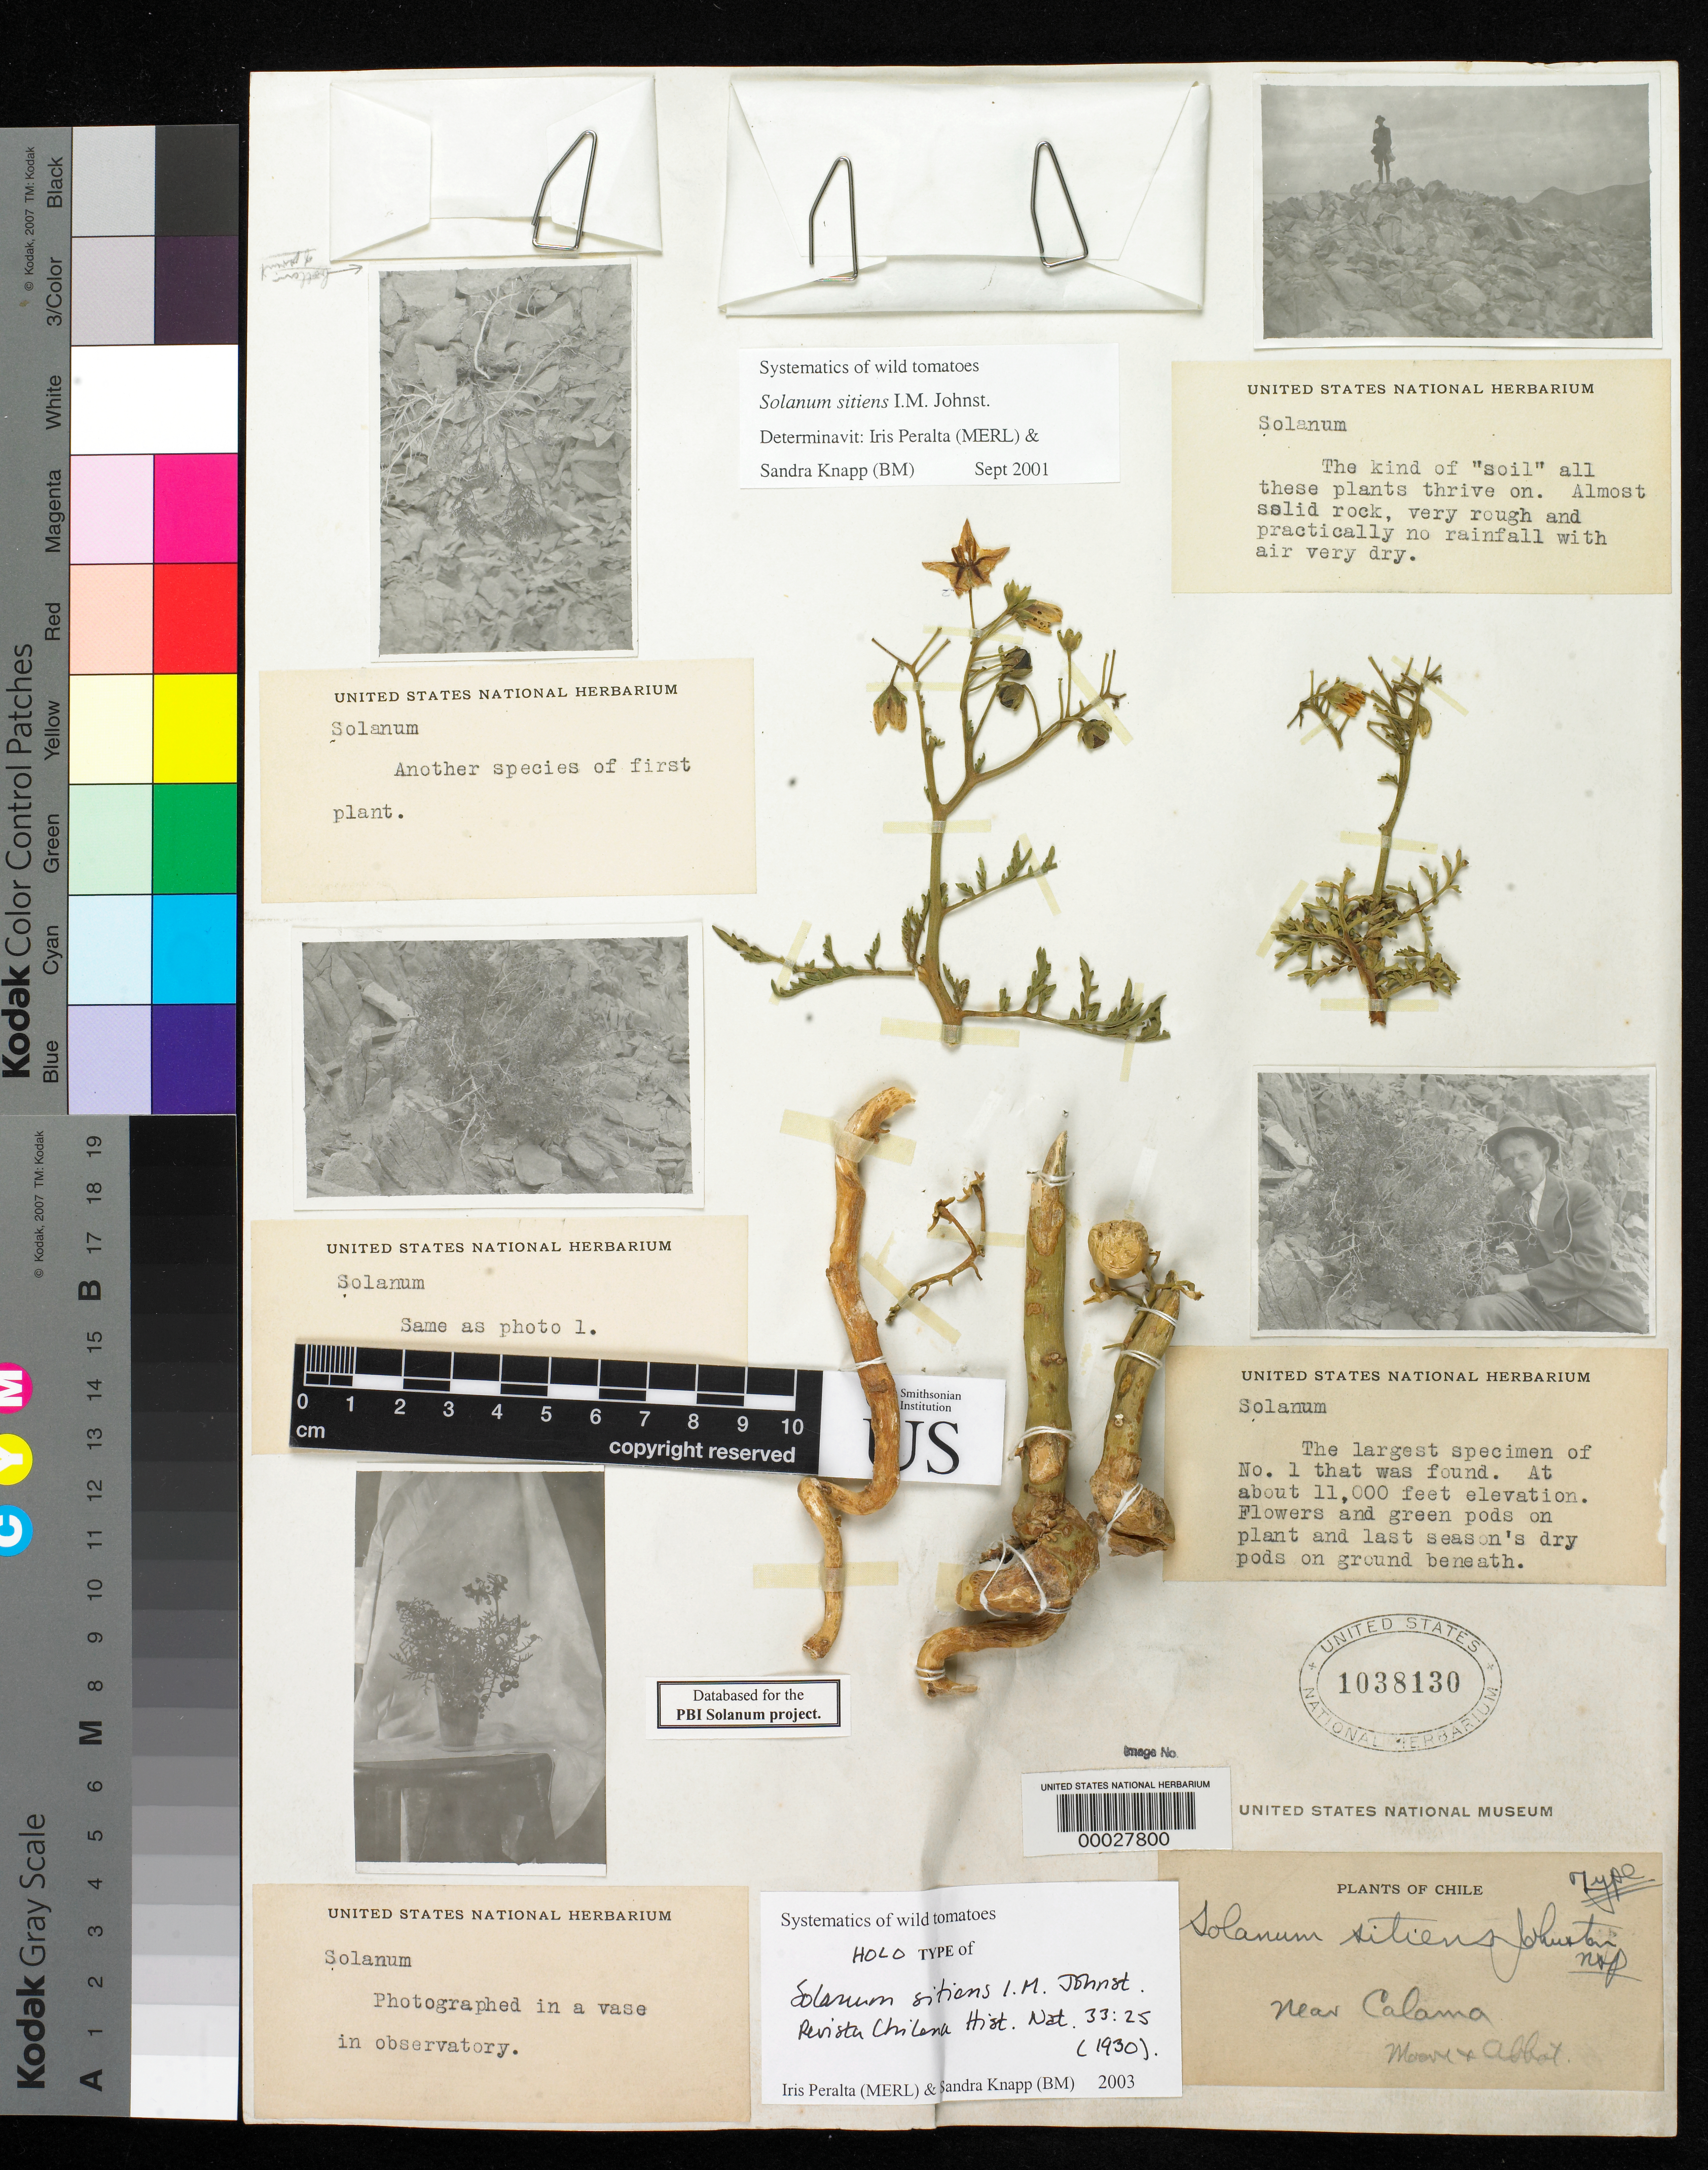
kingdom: Plantae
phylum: Tracheophyta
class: Magnoliopsida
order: Solanales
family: Solanaceae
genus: Solanum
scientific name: Solanum sitiens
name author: I.M. Johnst.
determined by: Peralta, Iris E.; Knapp, S. D.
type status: Holotype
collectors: A. Moore & L. H. Abbot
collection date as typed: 07 Sep 1919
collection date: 1919-09-07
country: Chile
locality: Near Calama.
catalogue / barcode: US 1038130